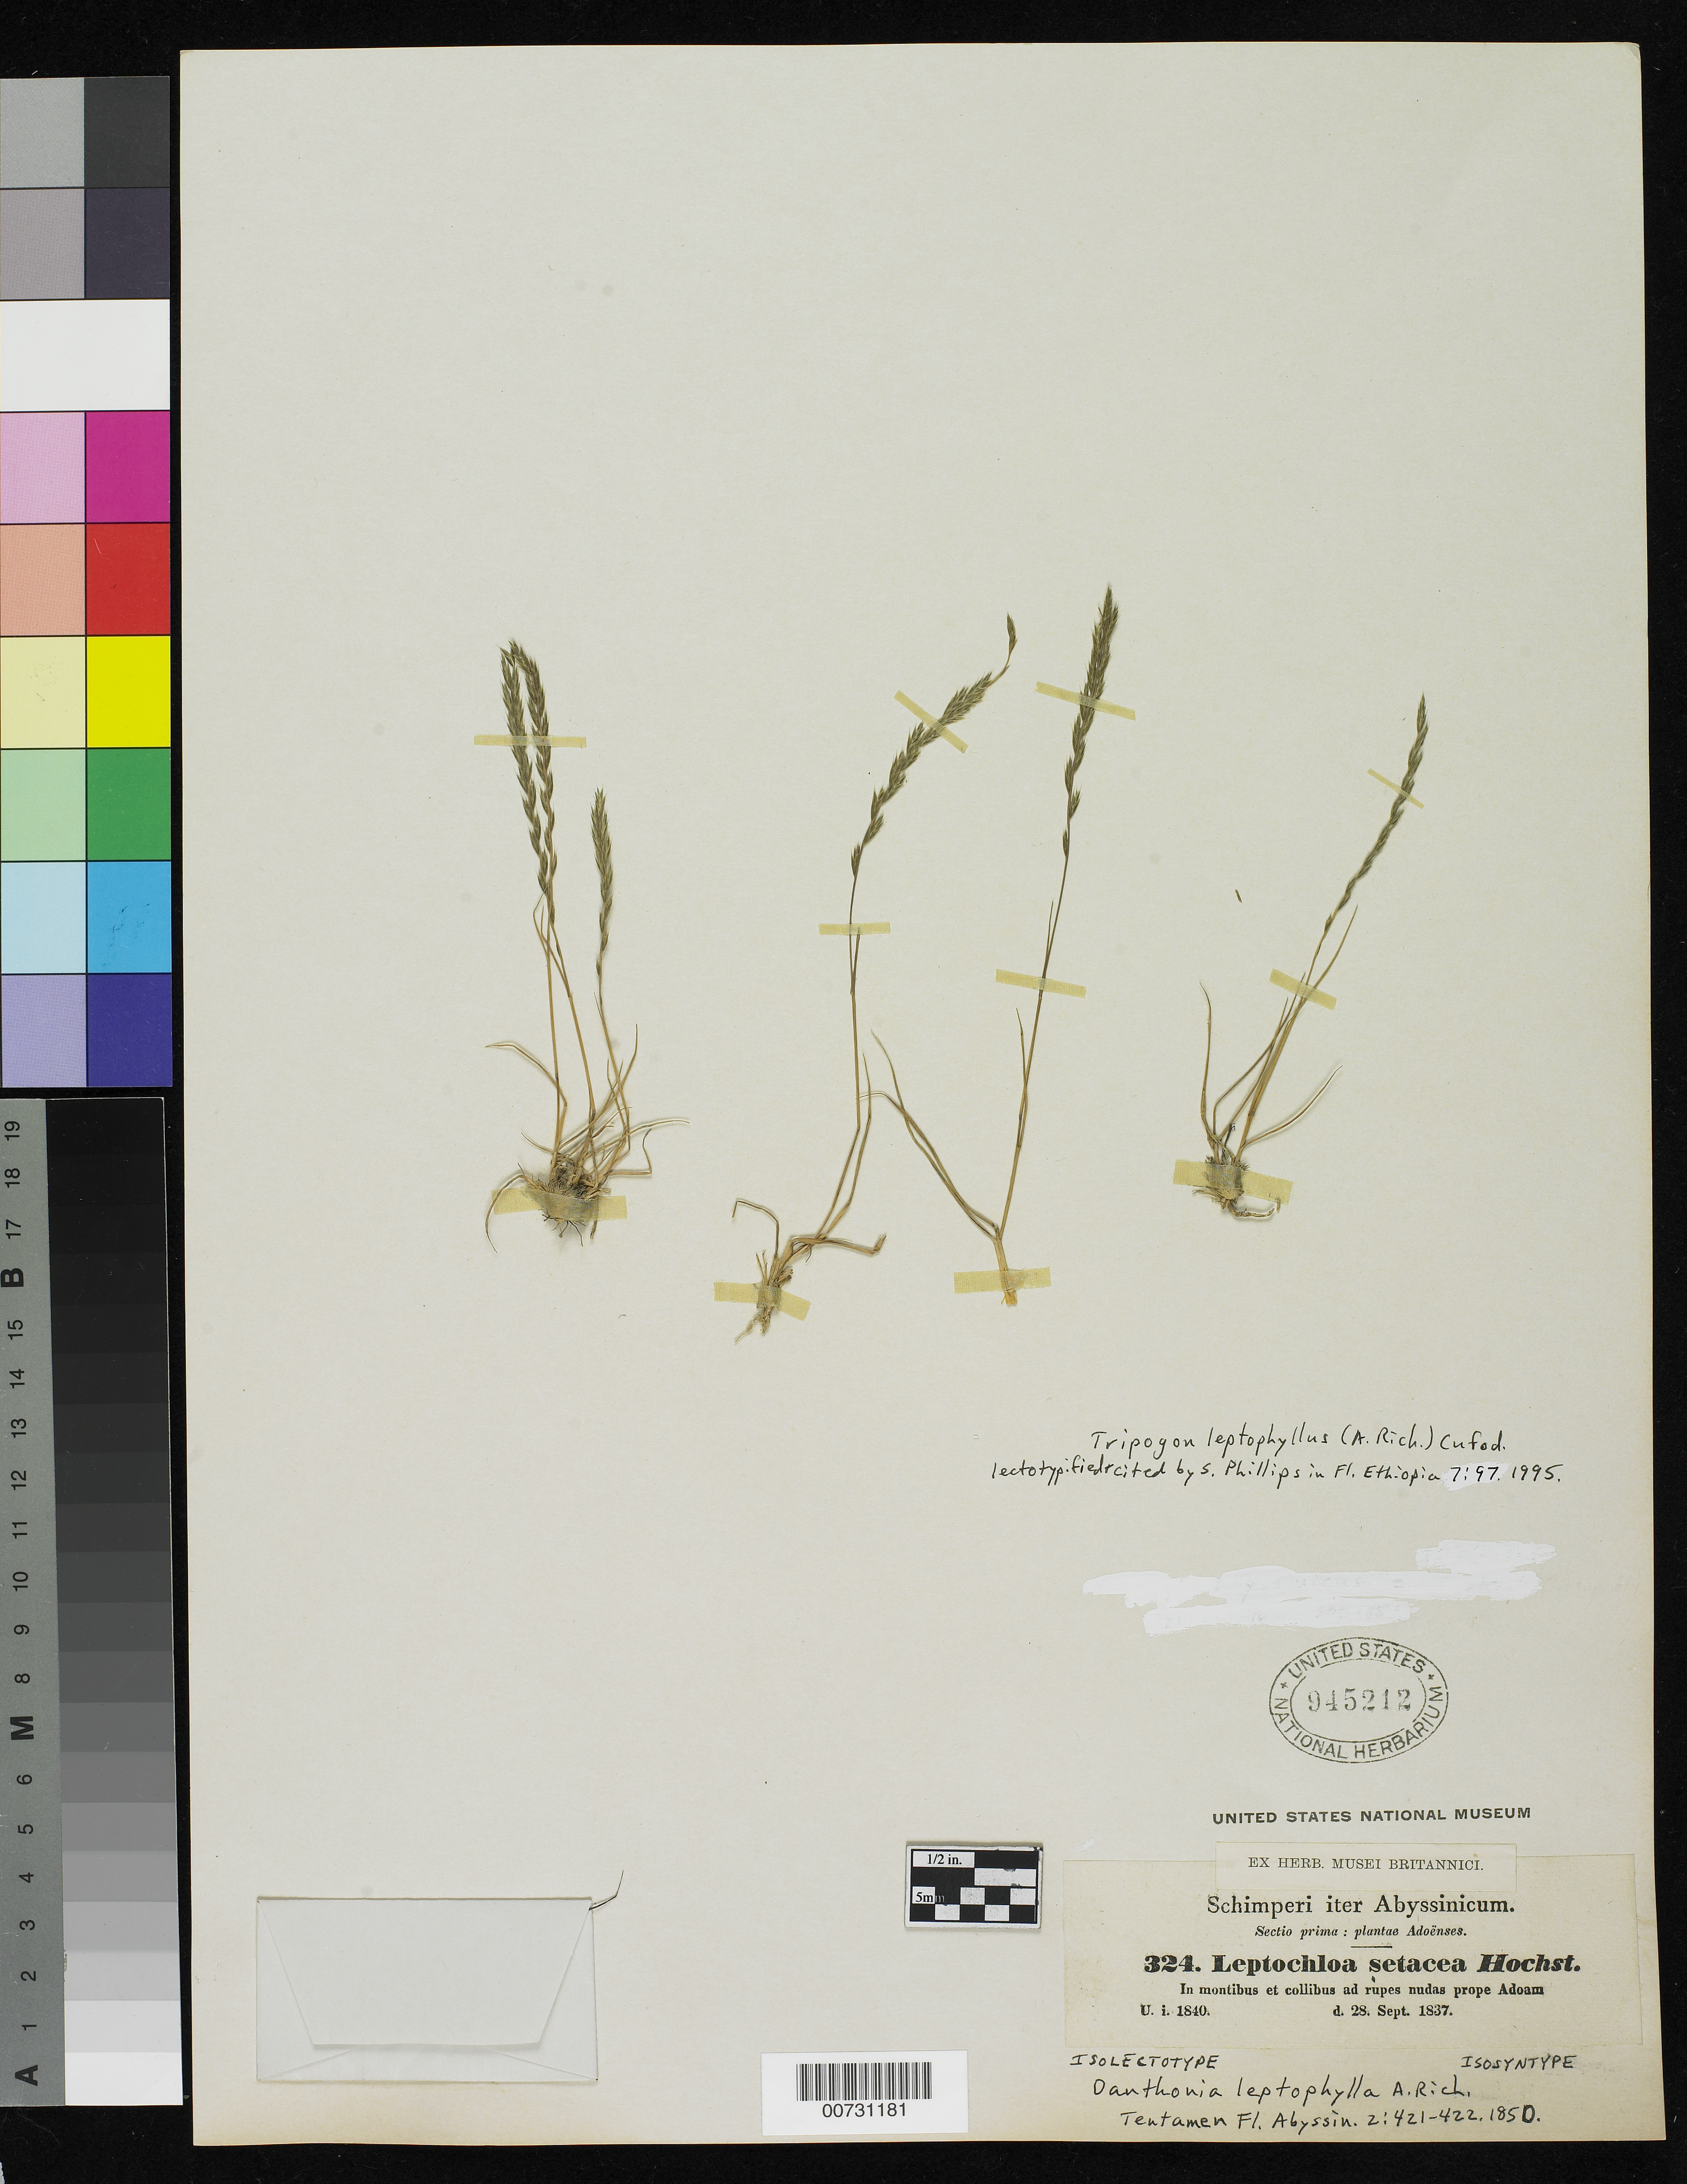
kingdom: Plantae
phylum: Tracheophyta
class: Liliopsida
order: Poales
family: Poaceae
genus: Danthonia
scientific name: Danthonia leptophylla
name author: A. Rich.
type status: Isolectotype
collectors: G. W. Schimper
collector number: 324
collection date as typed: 28 Sep 1837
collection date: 1837-09-28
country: Ethiopia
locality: In montibus et collibus ad rupes nudas prope Adoam.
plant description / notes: Originally labeled "Leptochloa setaceus Hochst."; "Schimperi iter Abyssinicum. Section prima: plantae Adoënses." "U. I. 1840."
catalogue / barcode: US 945212